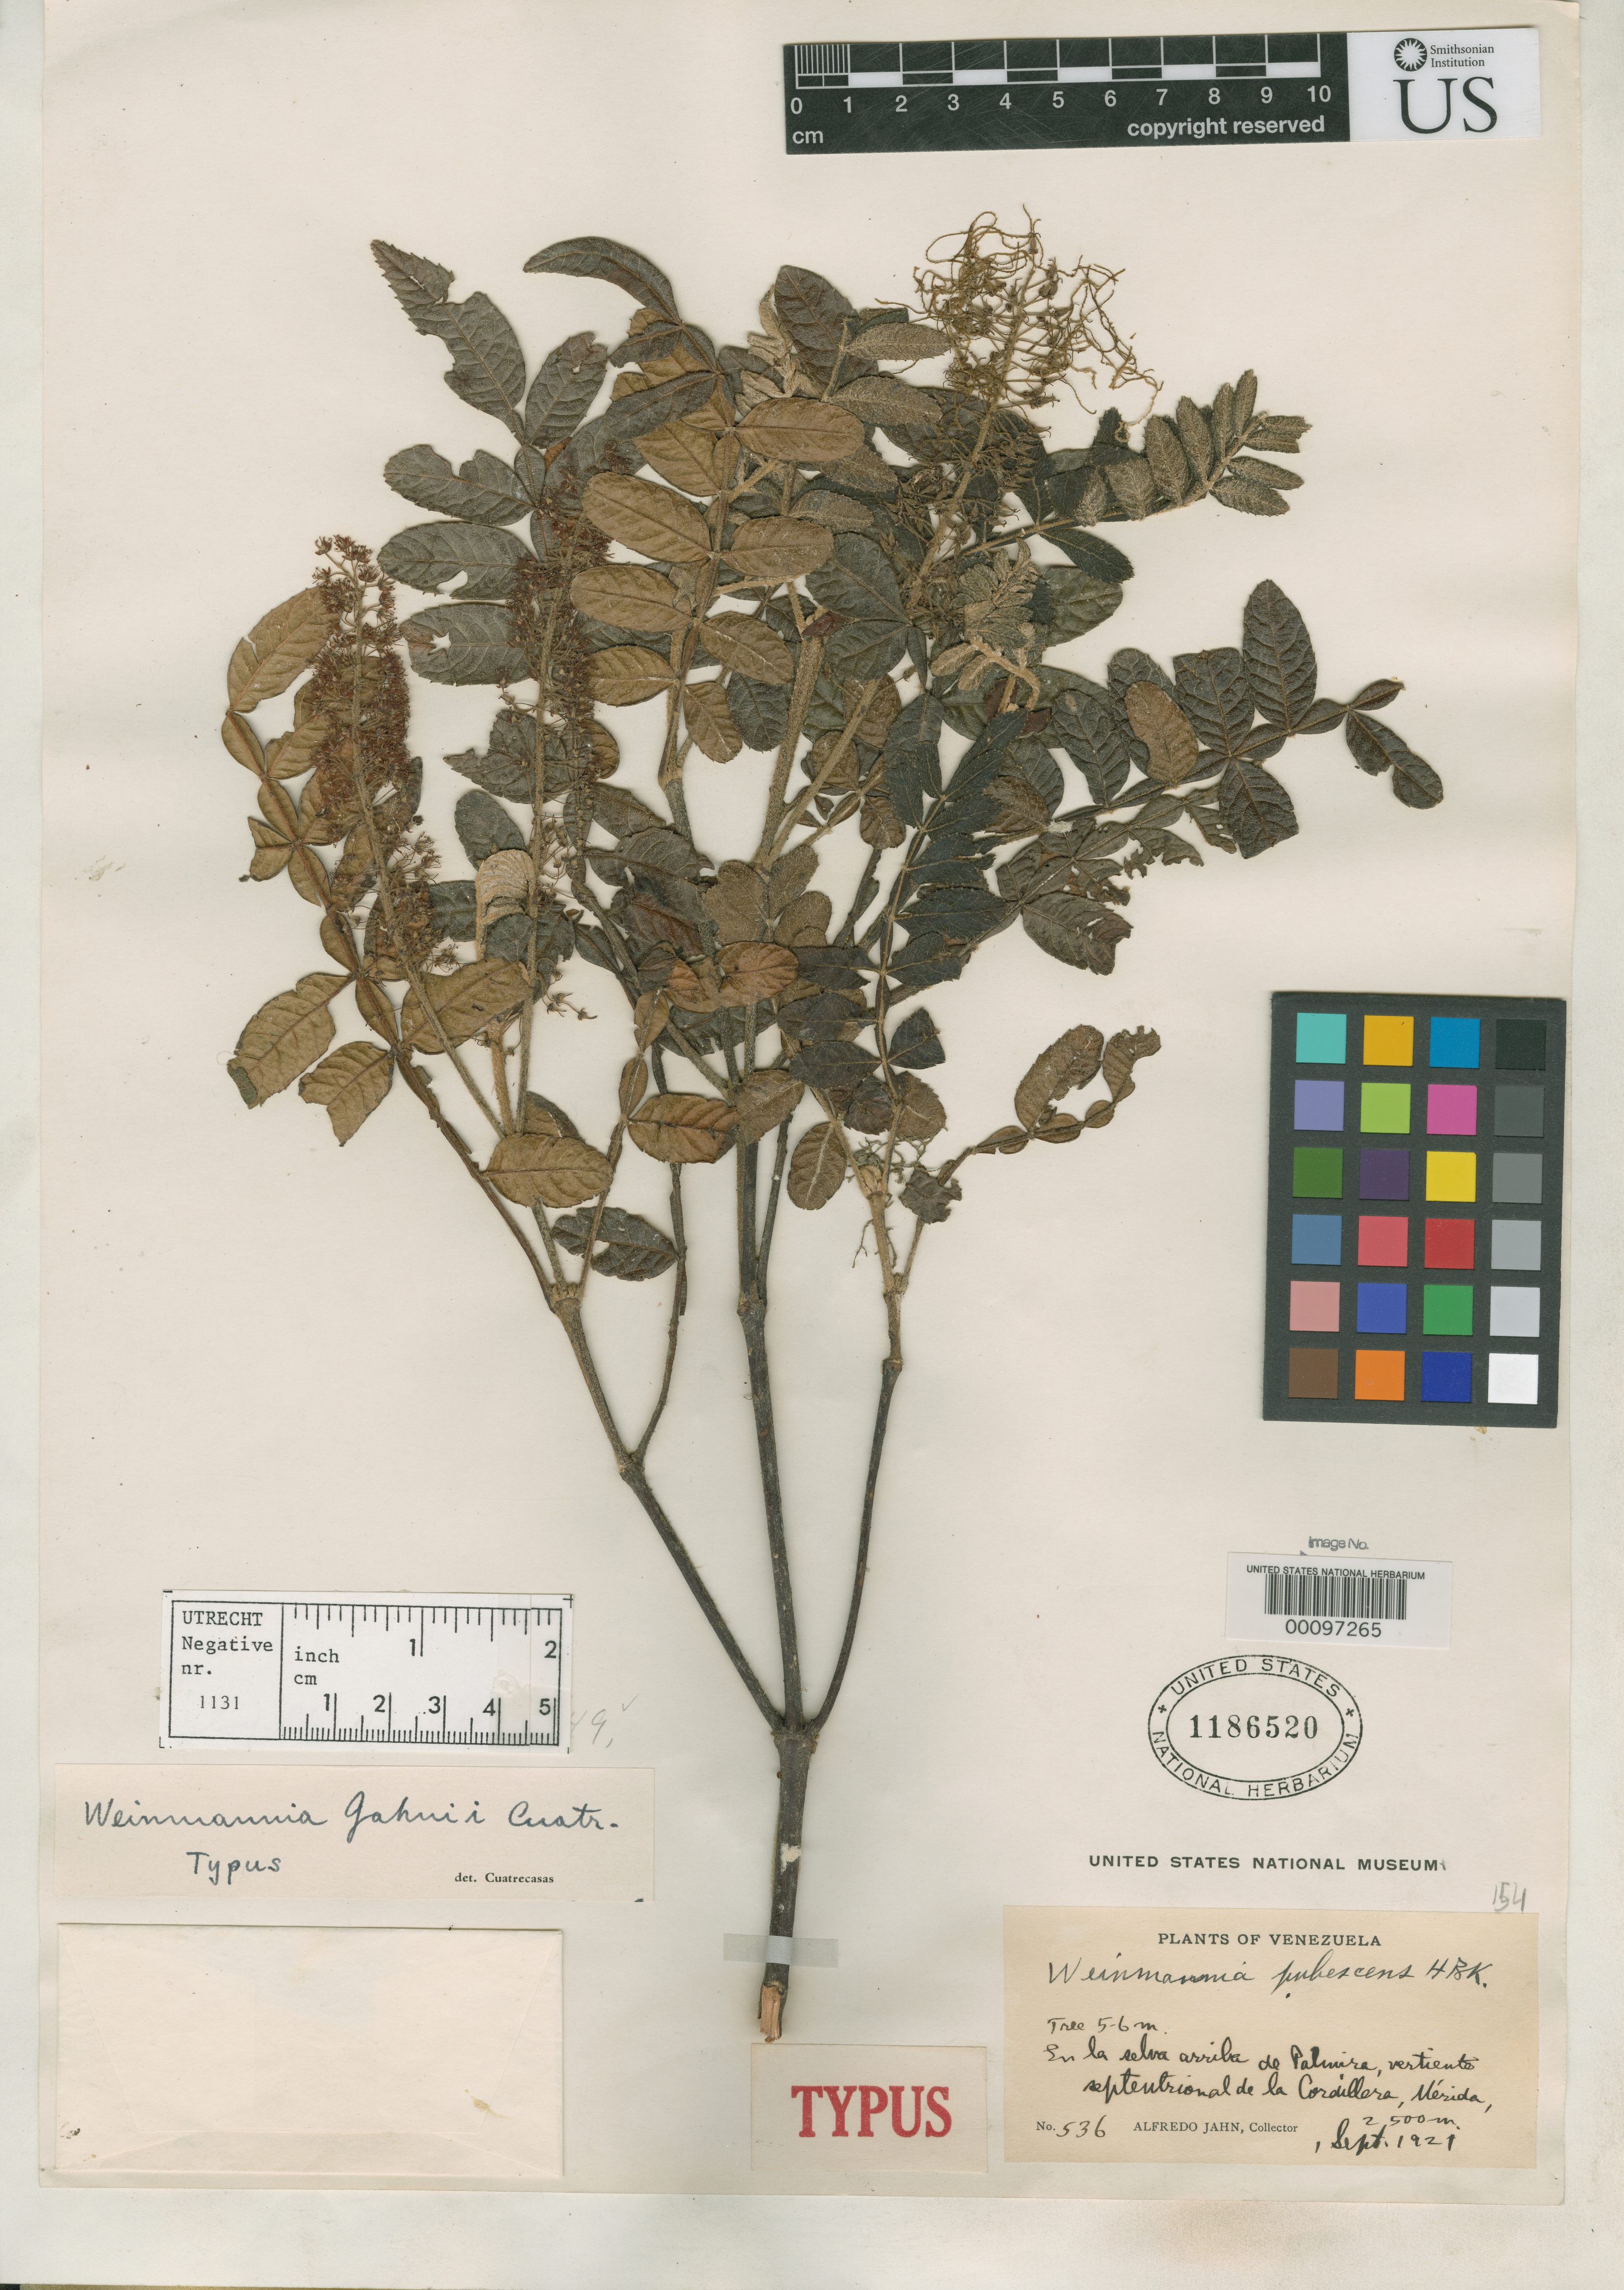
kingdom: Plantae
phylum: Tracheophyta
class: Magnoliopsida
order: Oxalidales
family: Cunoniaceae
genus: Weinmannia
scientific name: Weinmannia jahnii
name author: Cuatrec.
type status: Holotype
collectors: A. Jahn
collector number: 536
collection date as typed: Sep 1921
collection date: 1921-09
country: Venezuela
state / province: Mérida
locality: Palmira, Cordillera.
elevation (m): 2500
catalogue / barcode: US 1186520